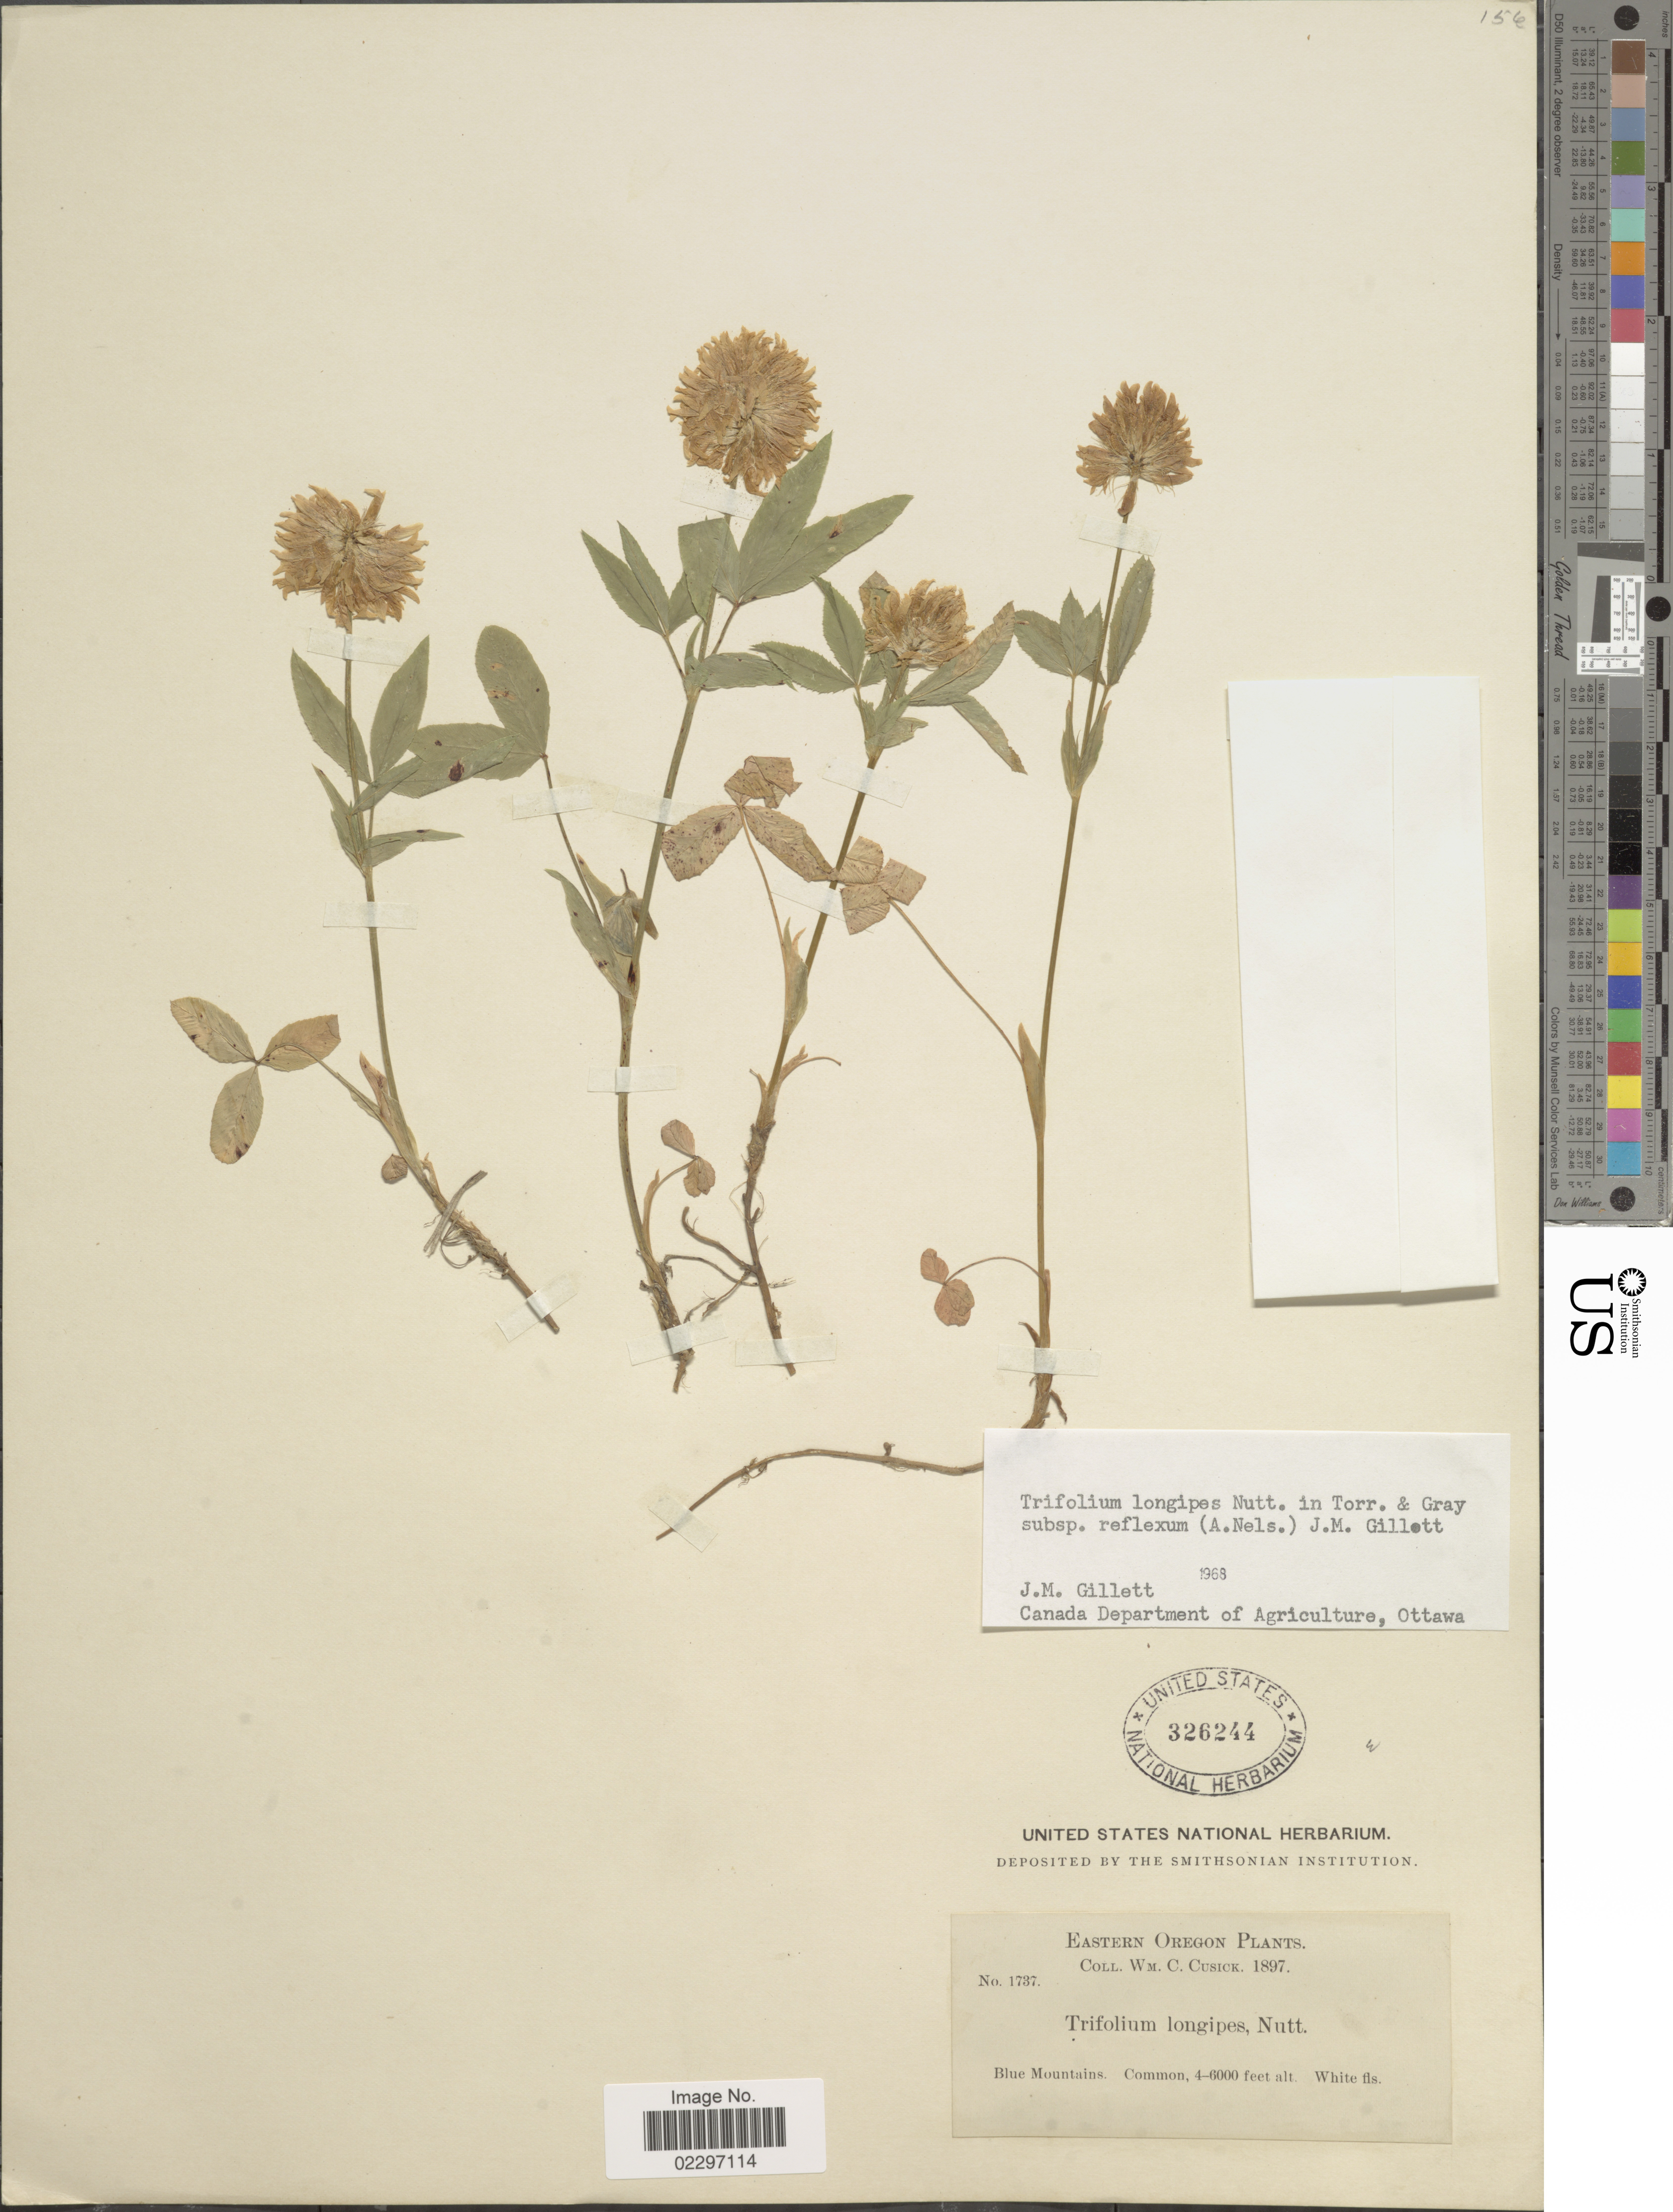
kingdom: Plantae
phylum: Tracheophyta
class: Magnoliopsida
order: Fabales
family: Fabaceae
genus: Trifolium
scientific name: Trifolium longipes subsp. reflexum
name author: (A. Nelson) J.M. Gillet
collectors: W. C. Cusick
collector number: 1737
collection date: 1897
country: United States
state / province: Oregon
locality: Eastern Oregon. Blue Mountains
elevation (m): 1219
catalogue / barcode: US 326244